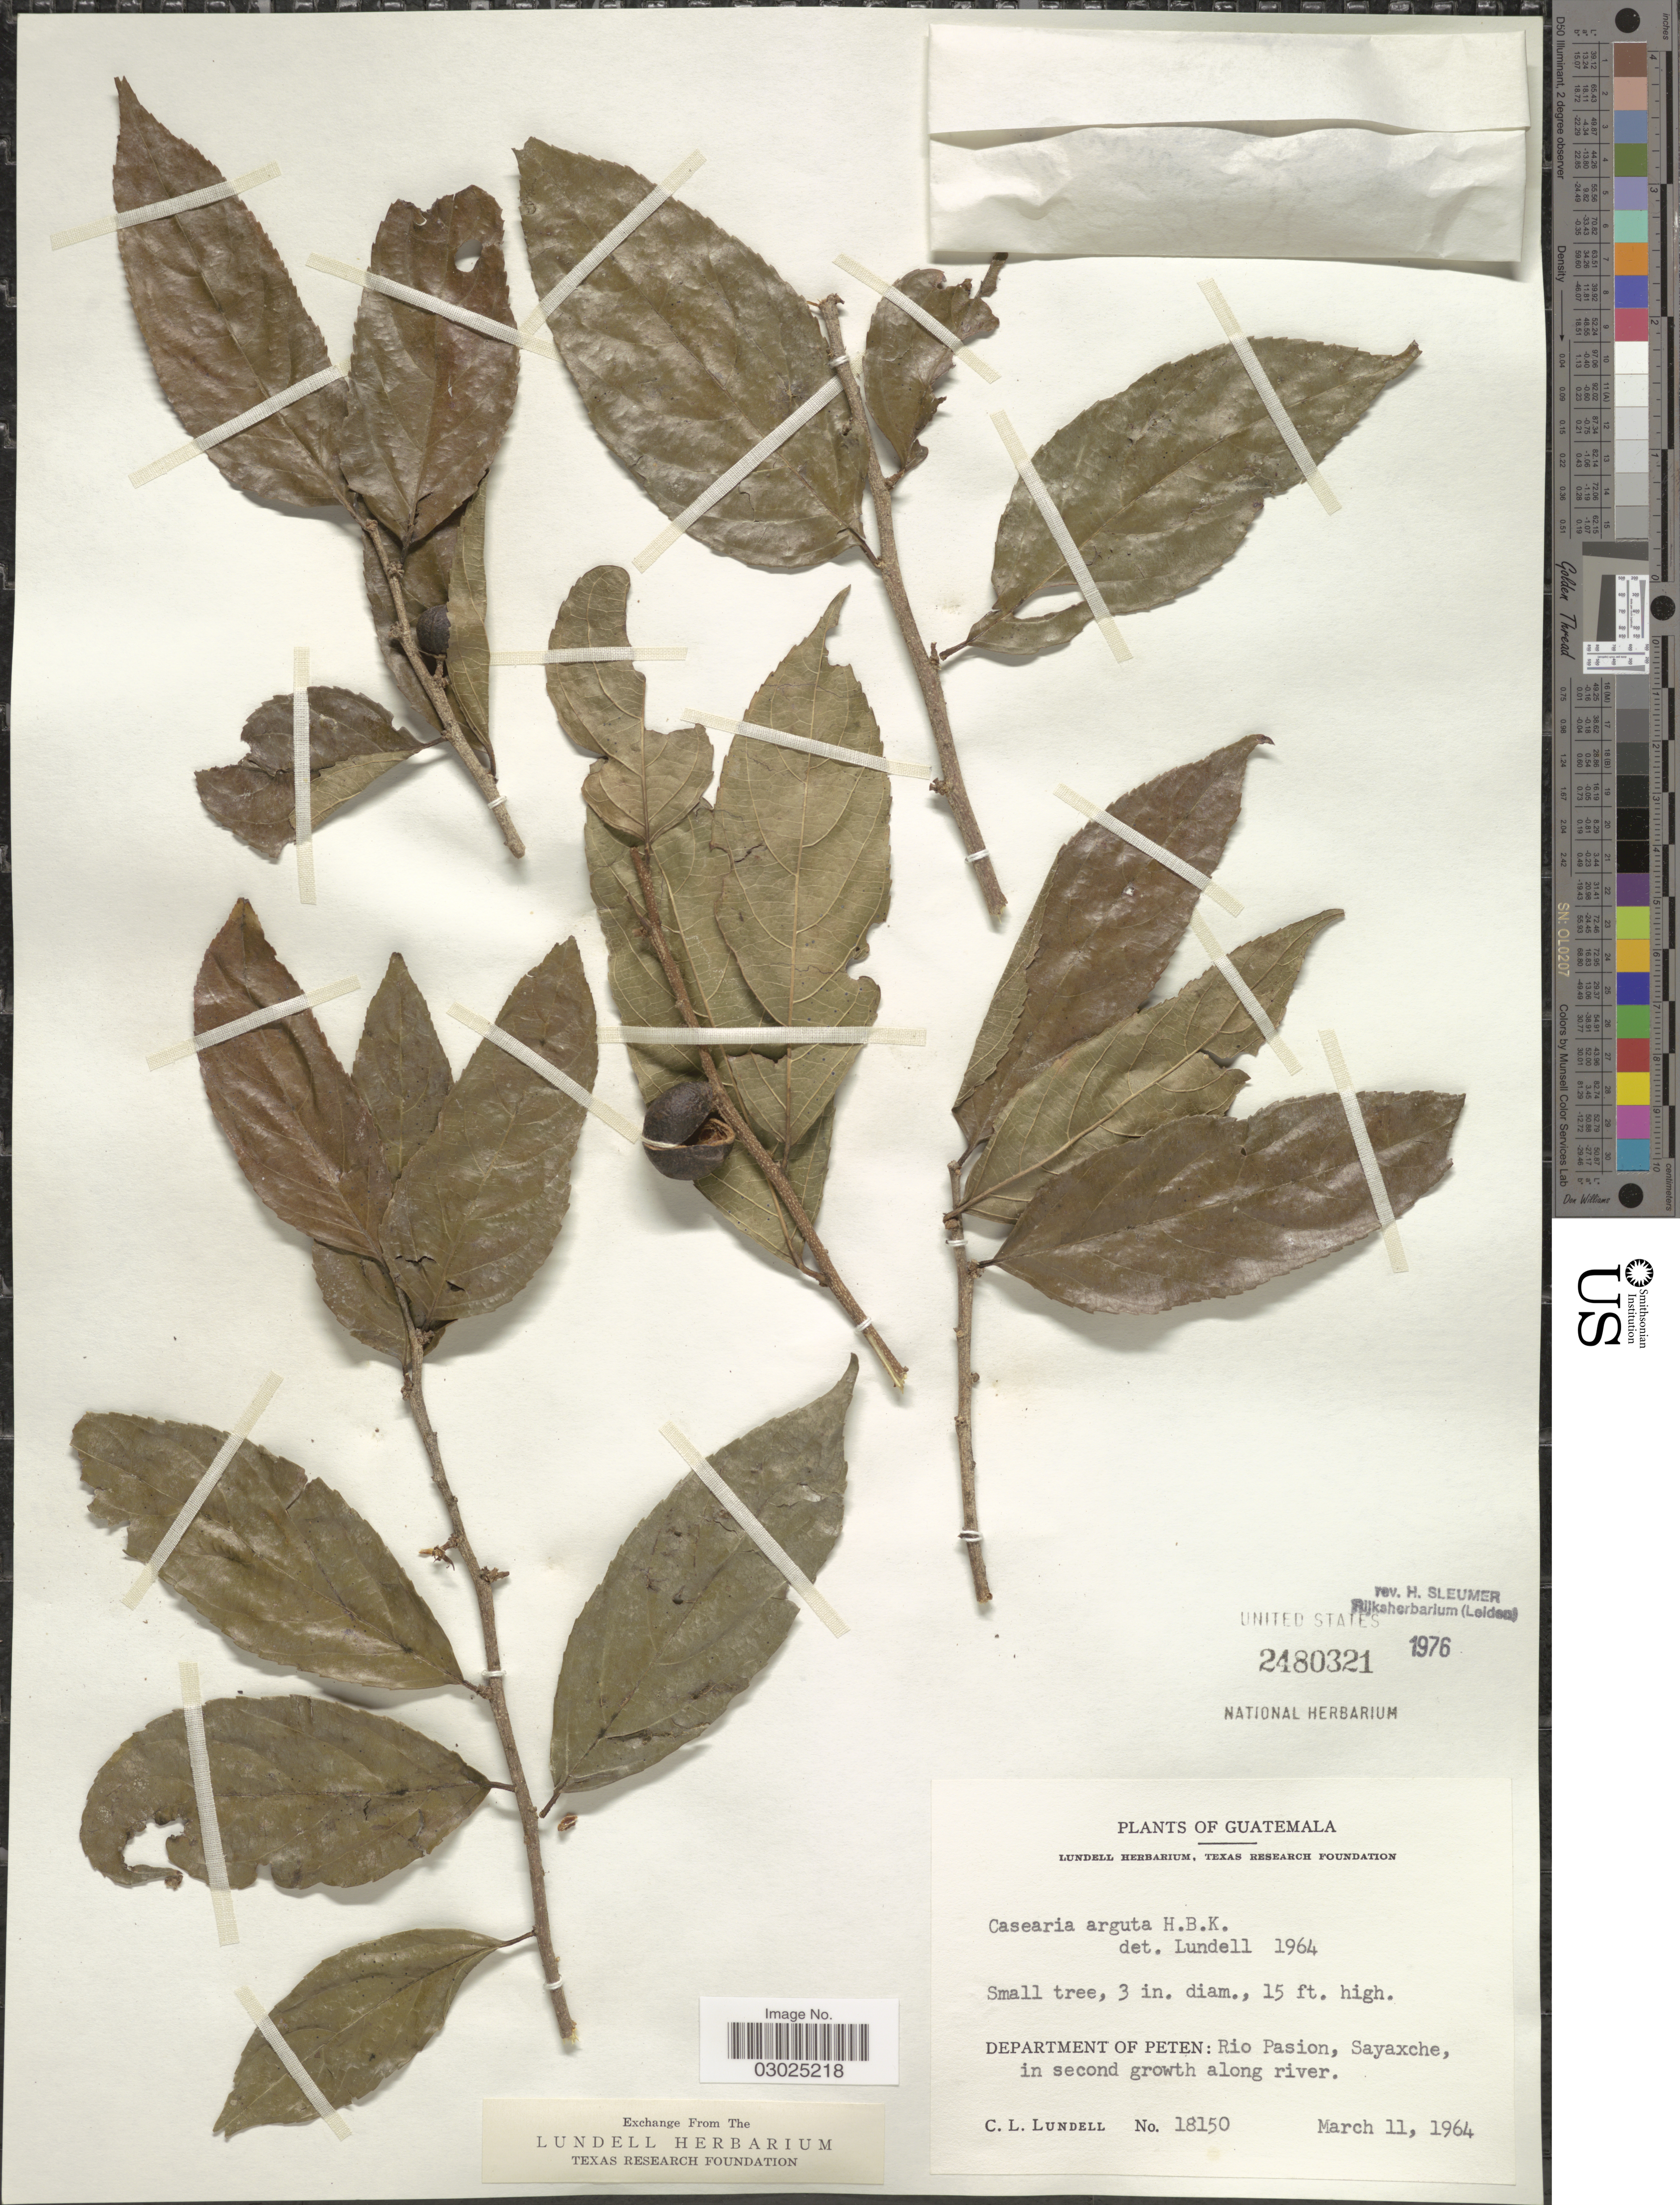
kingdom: Plantae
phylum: Tracheophyta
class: Magnoliopsida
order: Malpighiales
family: Salicaceae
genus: Casearia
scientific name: Casearia arguta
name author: Kunth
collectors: C. L. Lundell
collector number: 18150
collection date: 1964-03-11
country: Guatemala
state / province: El Petén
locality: Department of Peten: Rio Pasion, Sayxche, in second growth along river.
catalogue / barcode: US 2480321